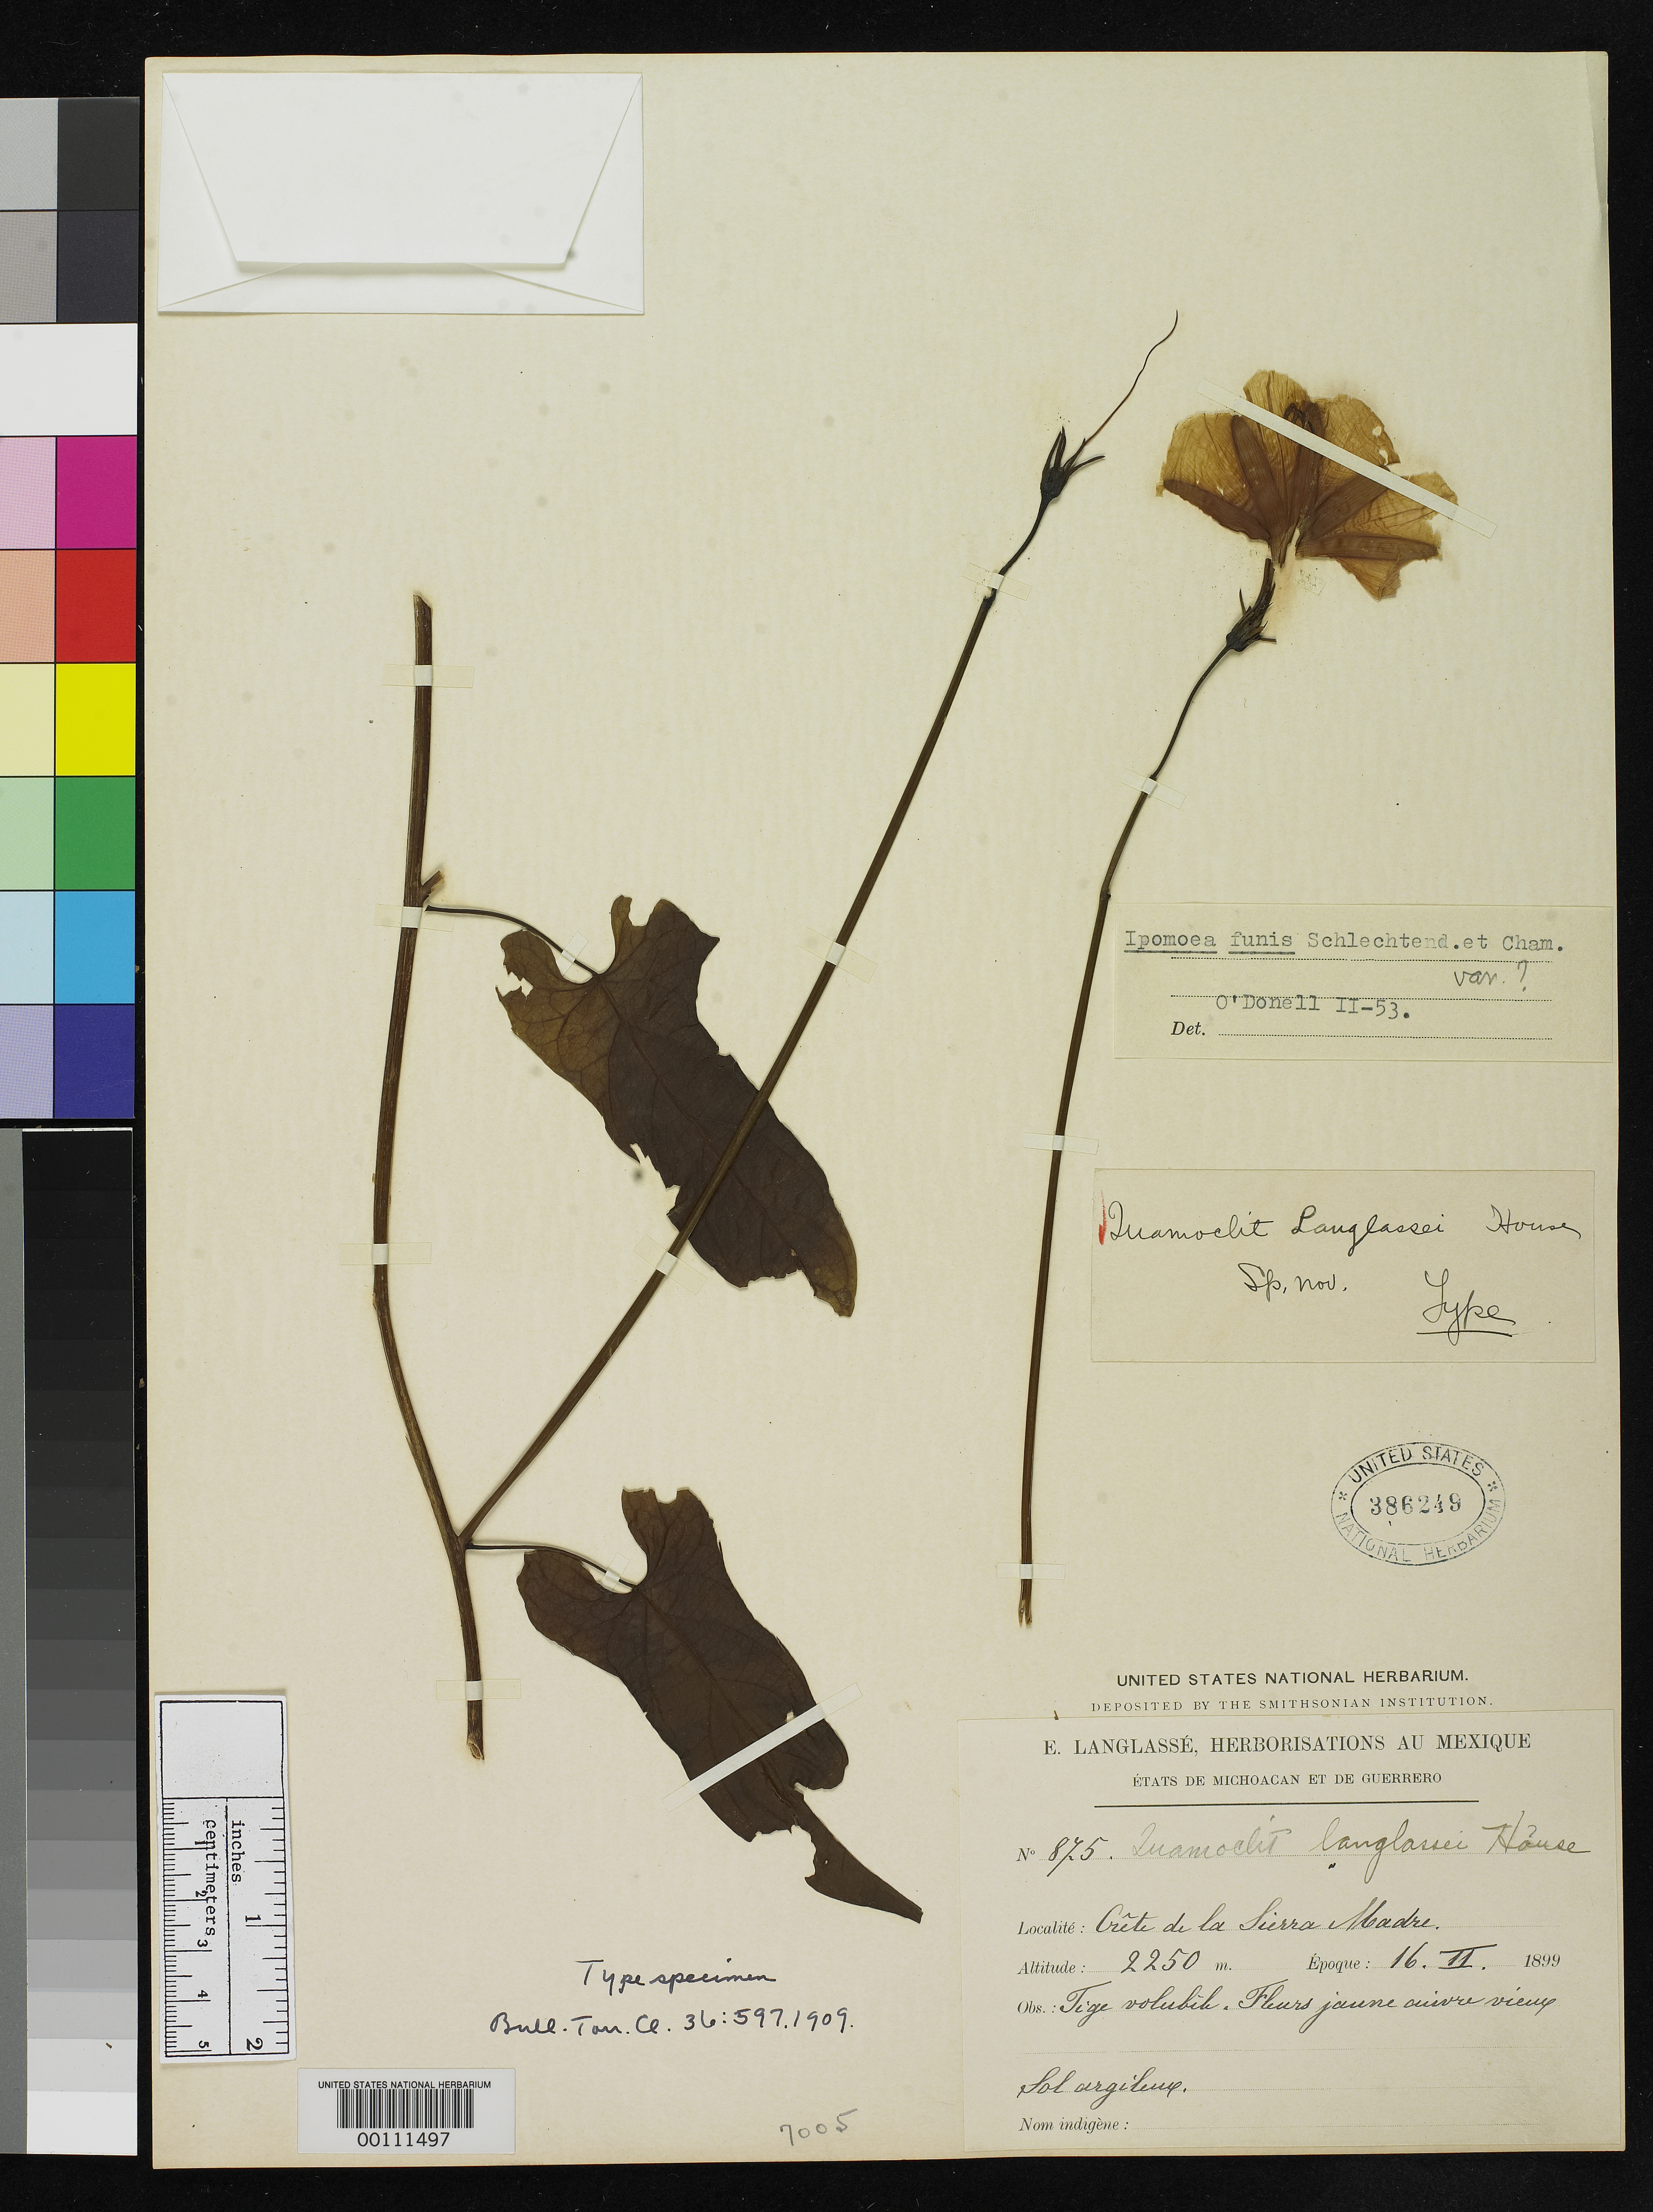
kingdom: Plantae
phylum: Tracheophyta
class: Magnoliopsida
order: Solanales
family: Convolvulaceae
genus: Quamoclit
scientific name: Quamoclit langlassei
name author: House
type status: Holotype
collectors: E. Langlassé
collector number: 875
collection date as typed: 16 Feb 1899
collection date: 1899-02-16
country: Mexico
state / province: Guerrero / Michoacán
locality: Sierra Madre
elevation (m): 2250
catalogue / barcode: US 386249